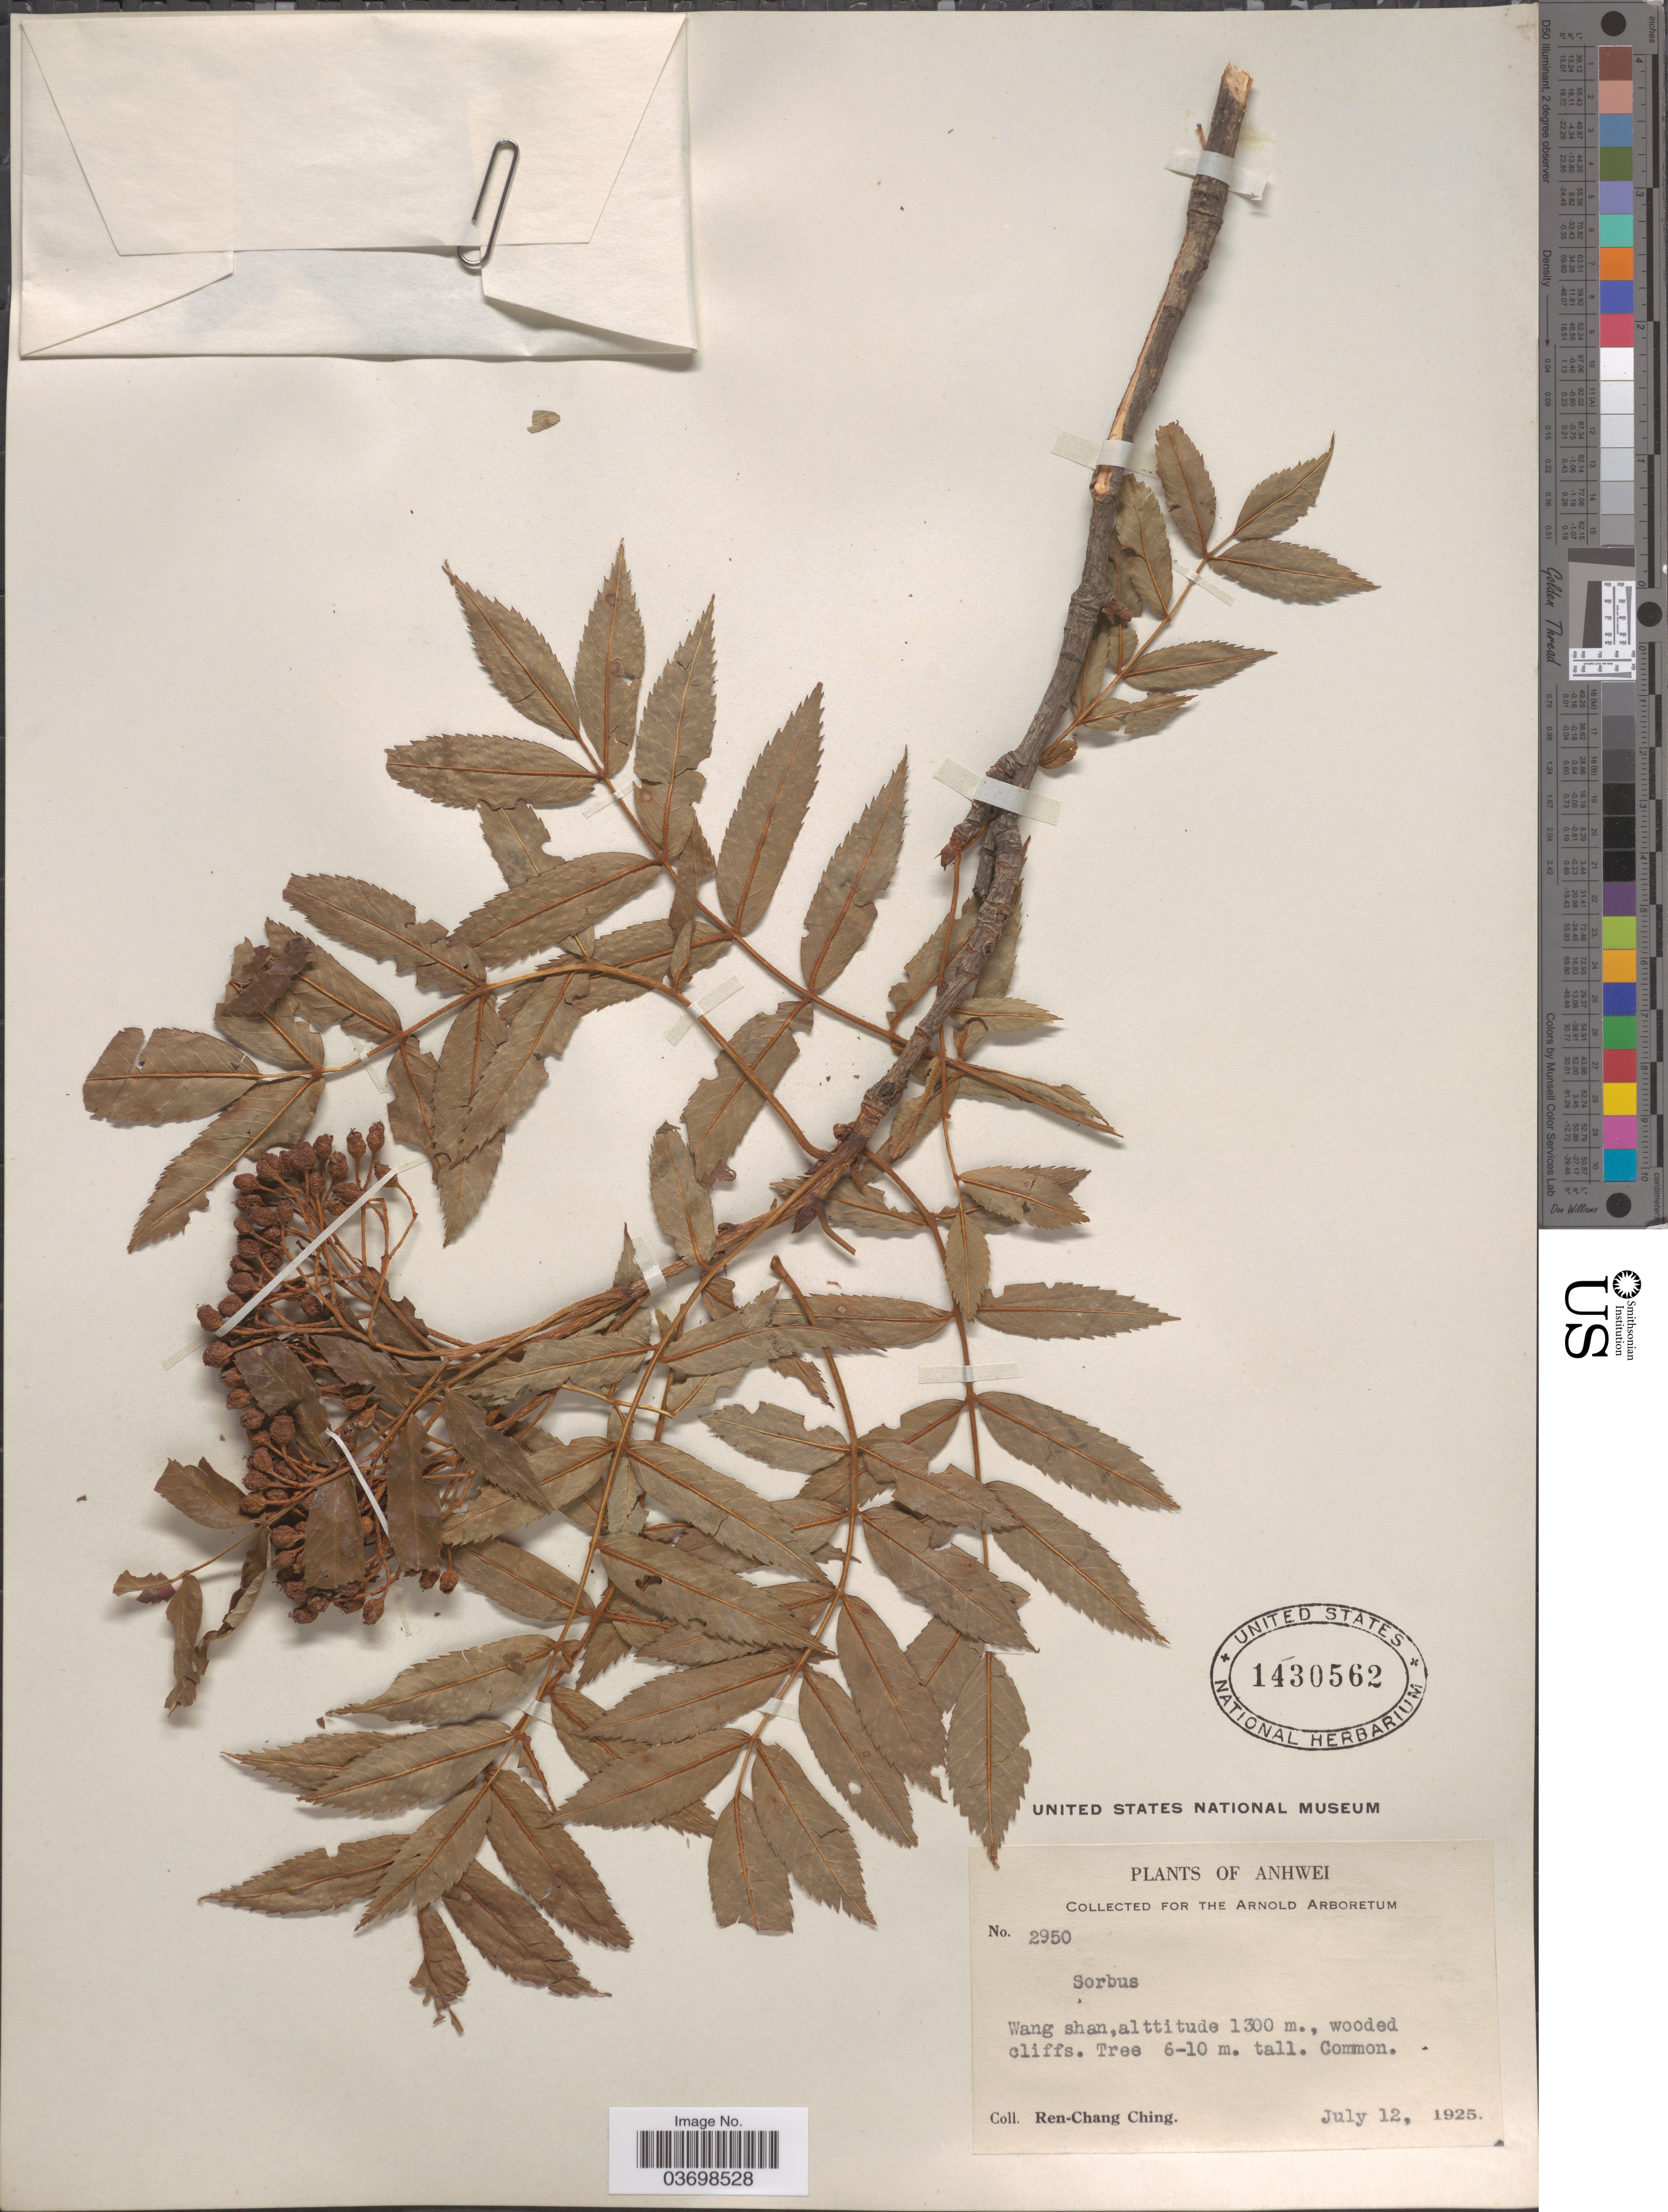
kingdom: Plantae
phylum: Tracheophyta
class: Magnoliopsida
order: Rosales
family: Rosaceae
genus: Sorbus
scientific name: Sorbus sp.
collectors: R. C. Ching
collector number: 2950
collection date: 1925-07-12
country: China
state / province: Anhui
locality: Anhwei. Wang shan.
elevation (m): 1300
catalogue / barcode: US 1430562